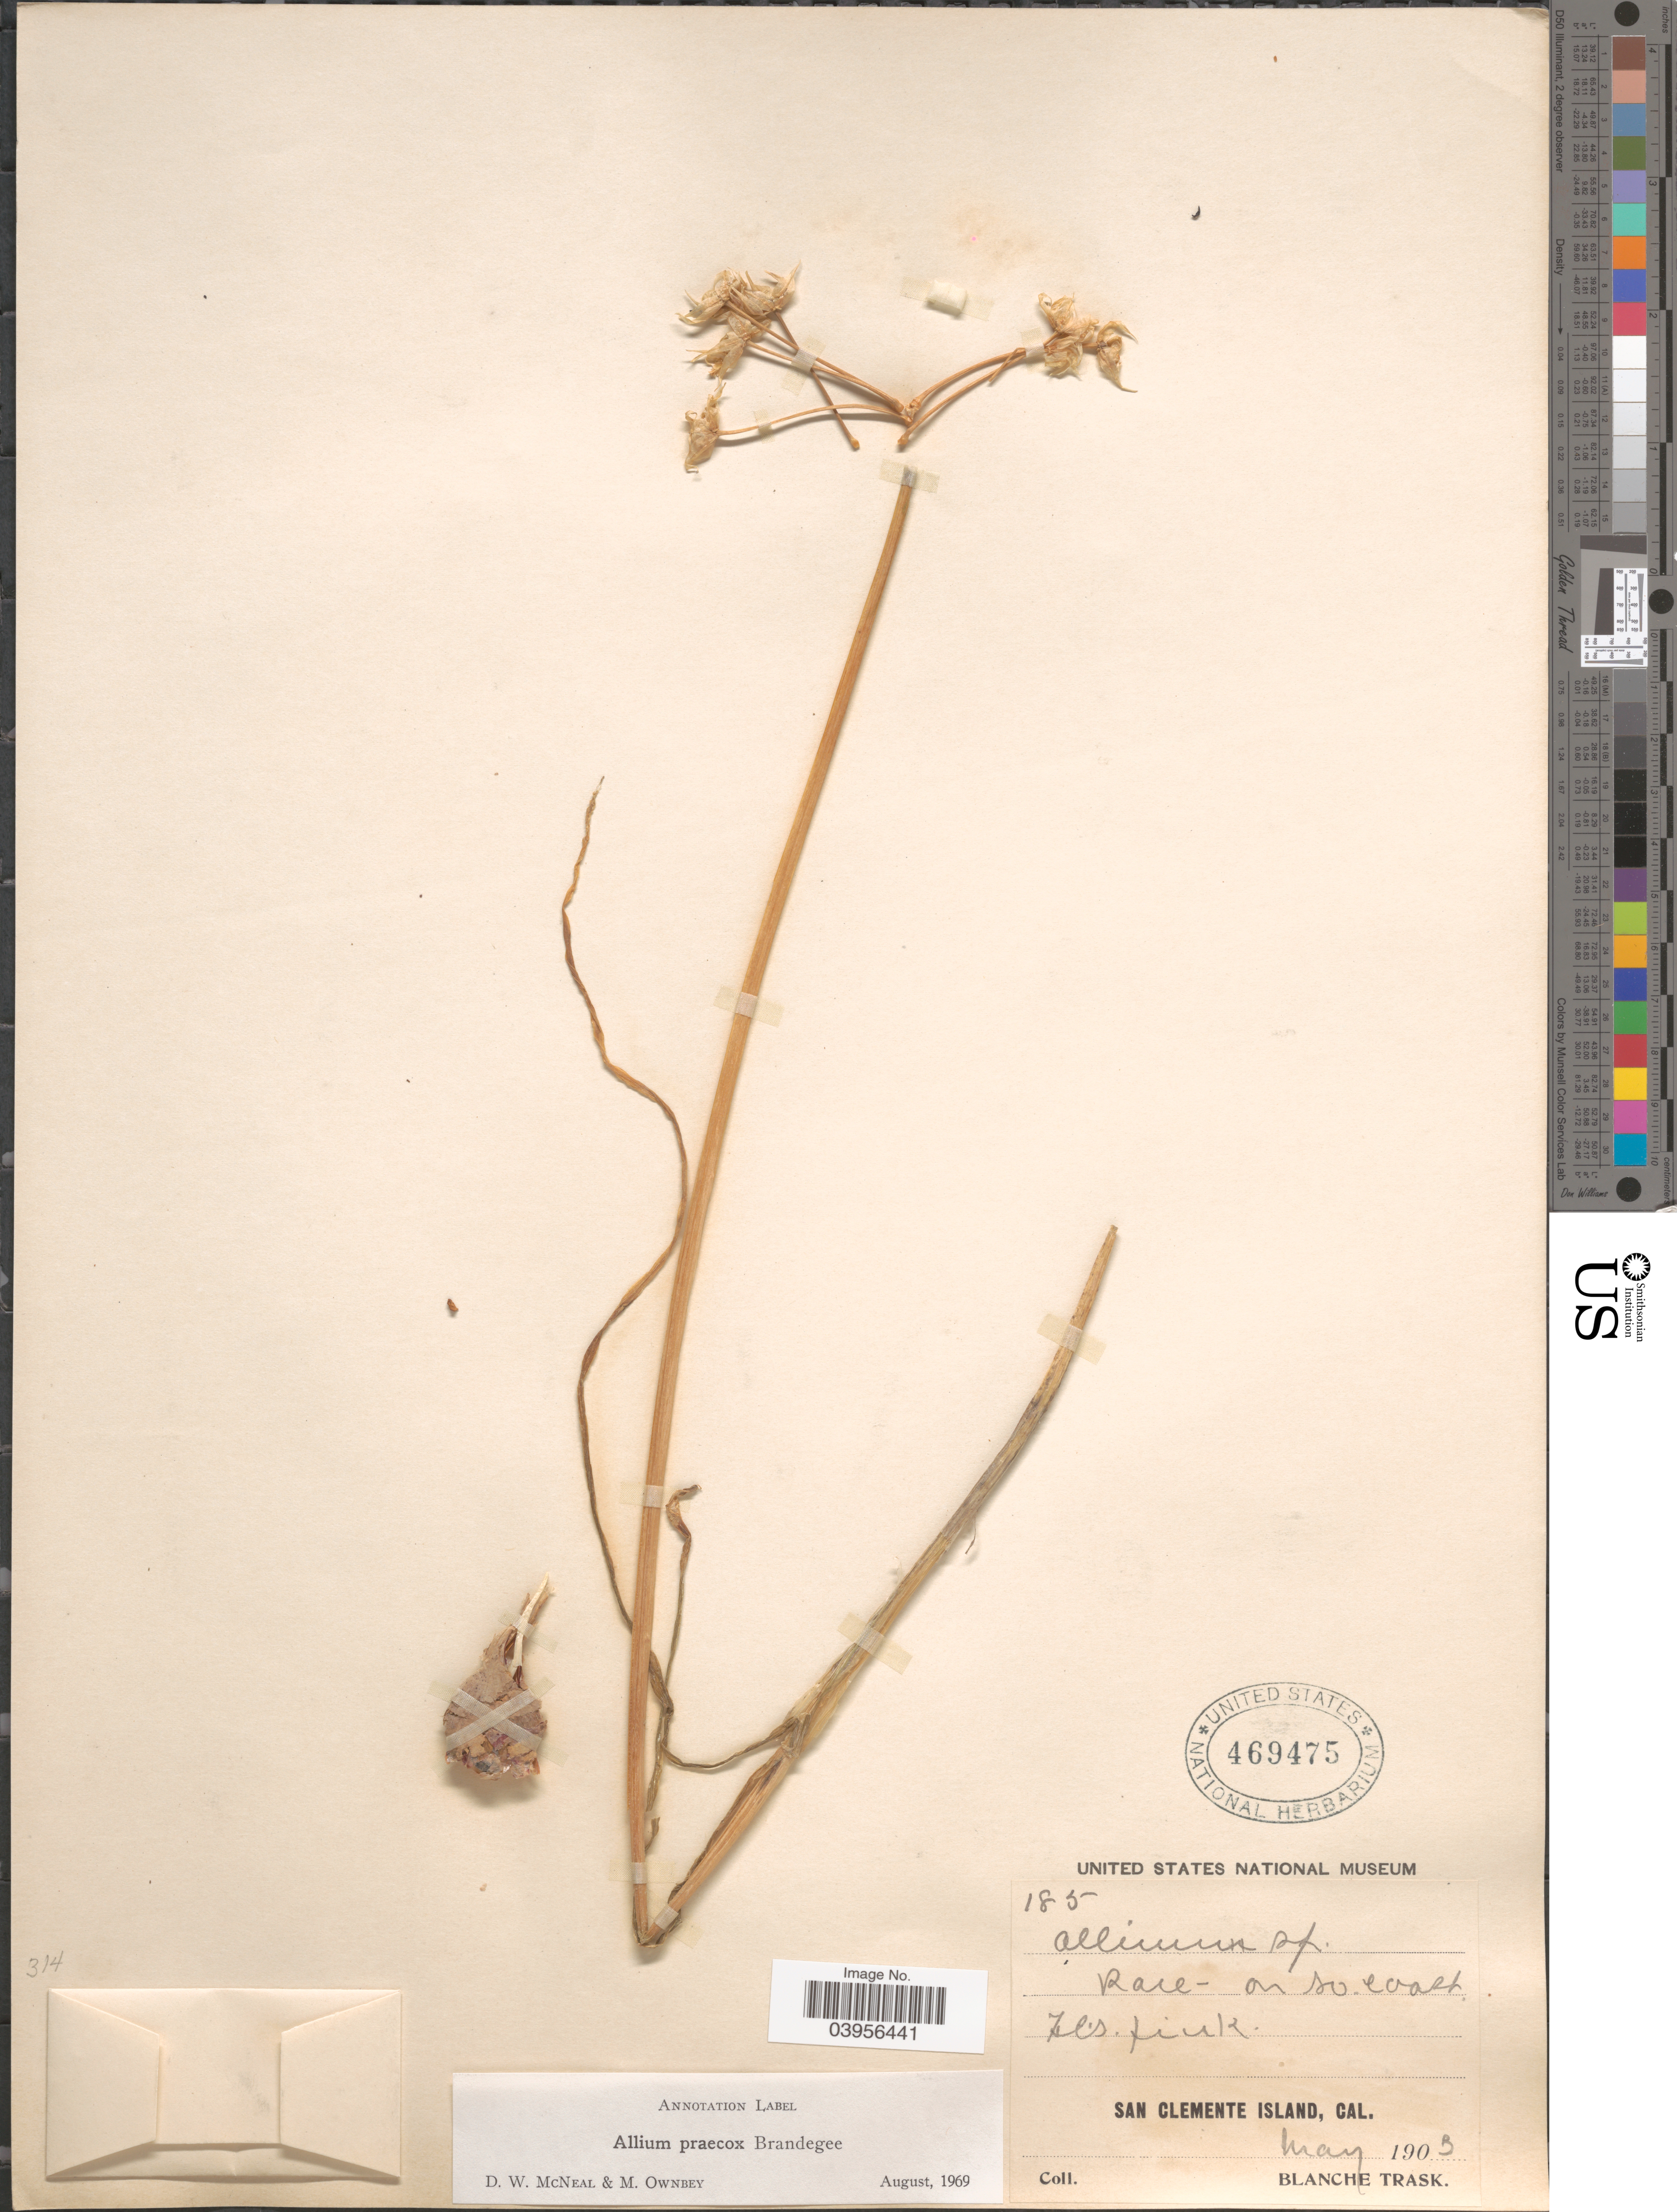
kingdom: Plantae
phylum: Tracheophyta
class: Liliopsida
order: Asparagales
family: Amaryllidaceae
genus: Allium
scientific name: Allium praecox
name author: Brandegee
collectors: B. Trask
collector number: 185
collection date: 1903-05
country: United States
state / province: California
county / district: Los Angeles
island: San Clemente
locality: San Clemente Island.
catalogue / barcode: US 469475